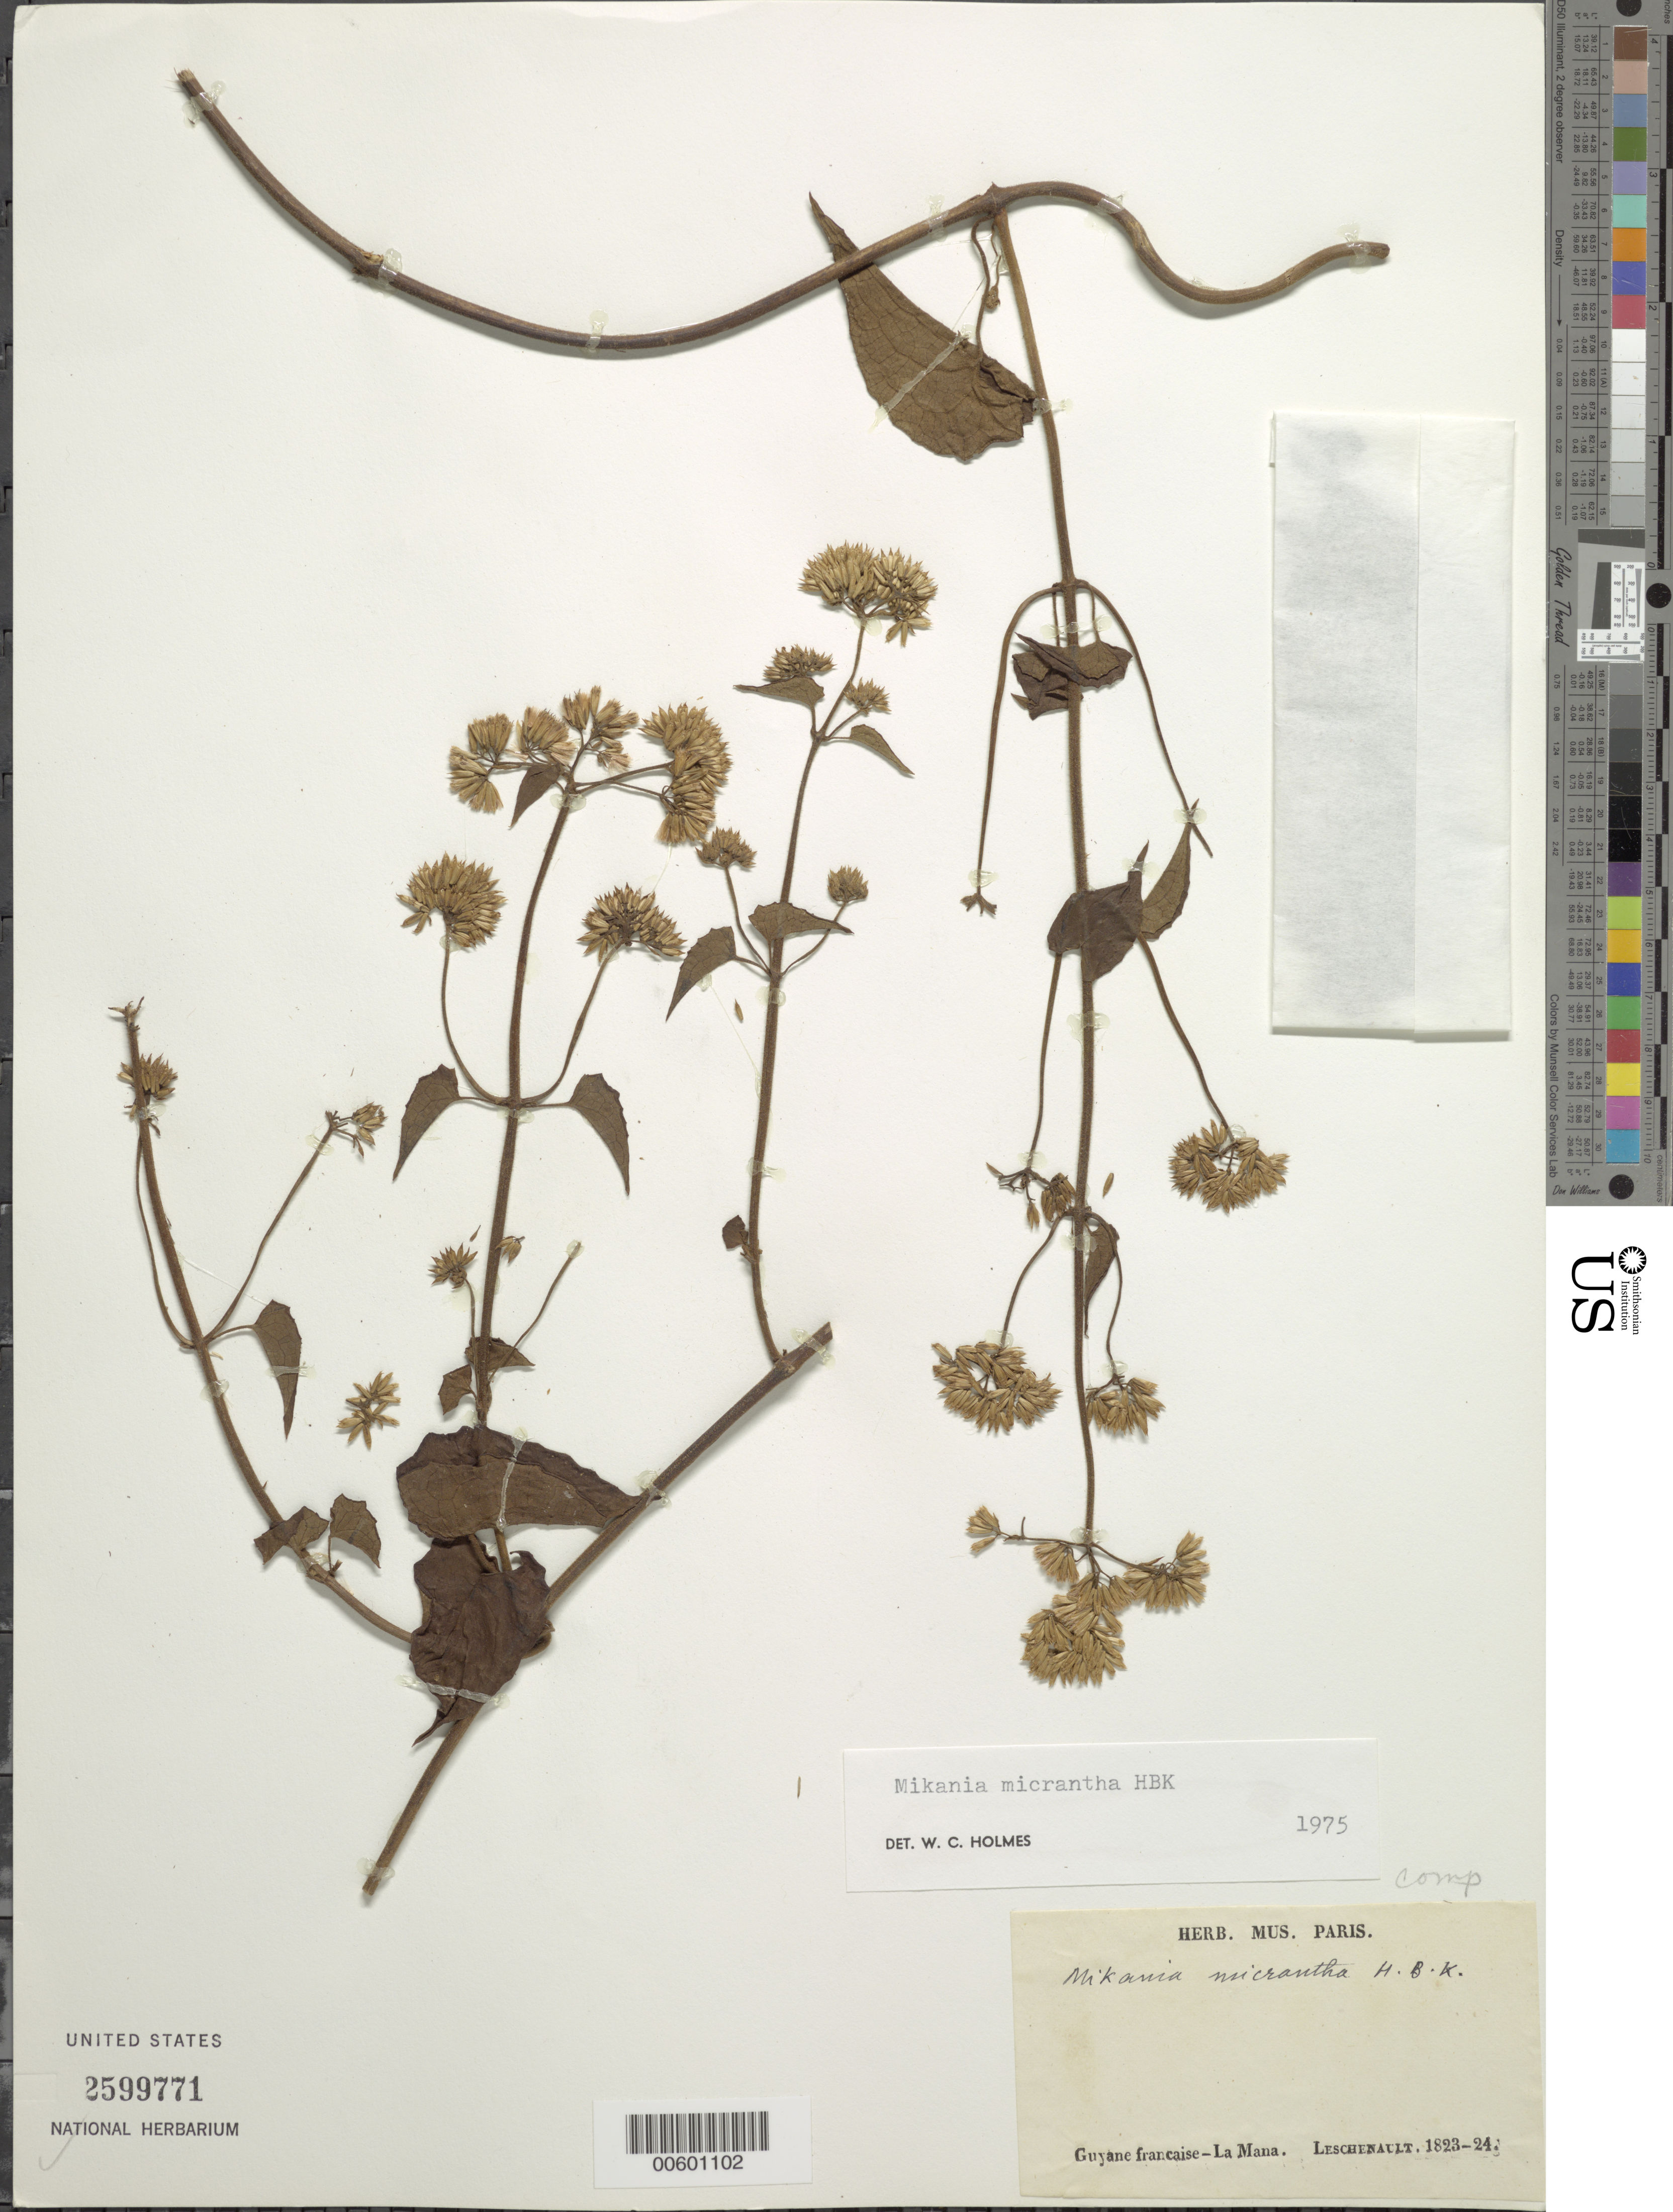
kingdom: Plantae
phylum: Tracheophyta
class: Magnoliopsida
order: Asterales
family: Asteraceae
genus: Mikania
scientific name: Mikania micrantha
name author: Kunth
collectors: J. Leschenault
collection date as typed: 1823 to 1824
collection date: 1823/1824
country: French Guiana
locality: La Mana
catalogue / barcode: US 2599771